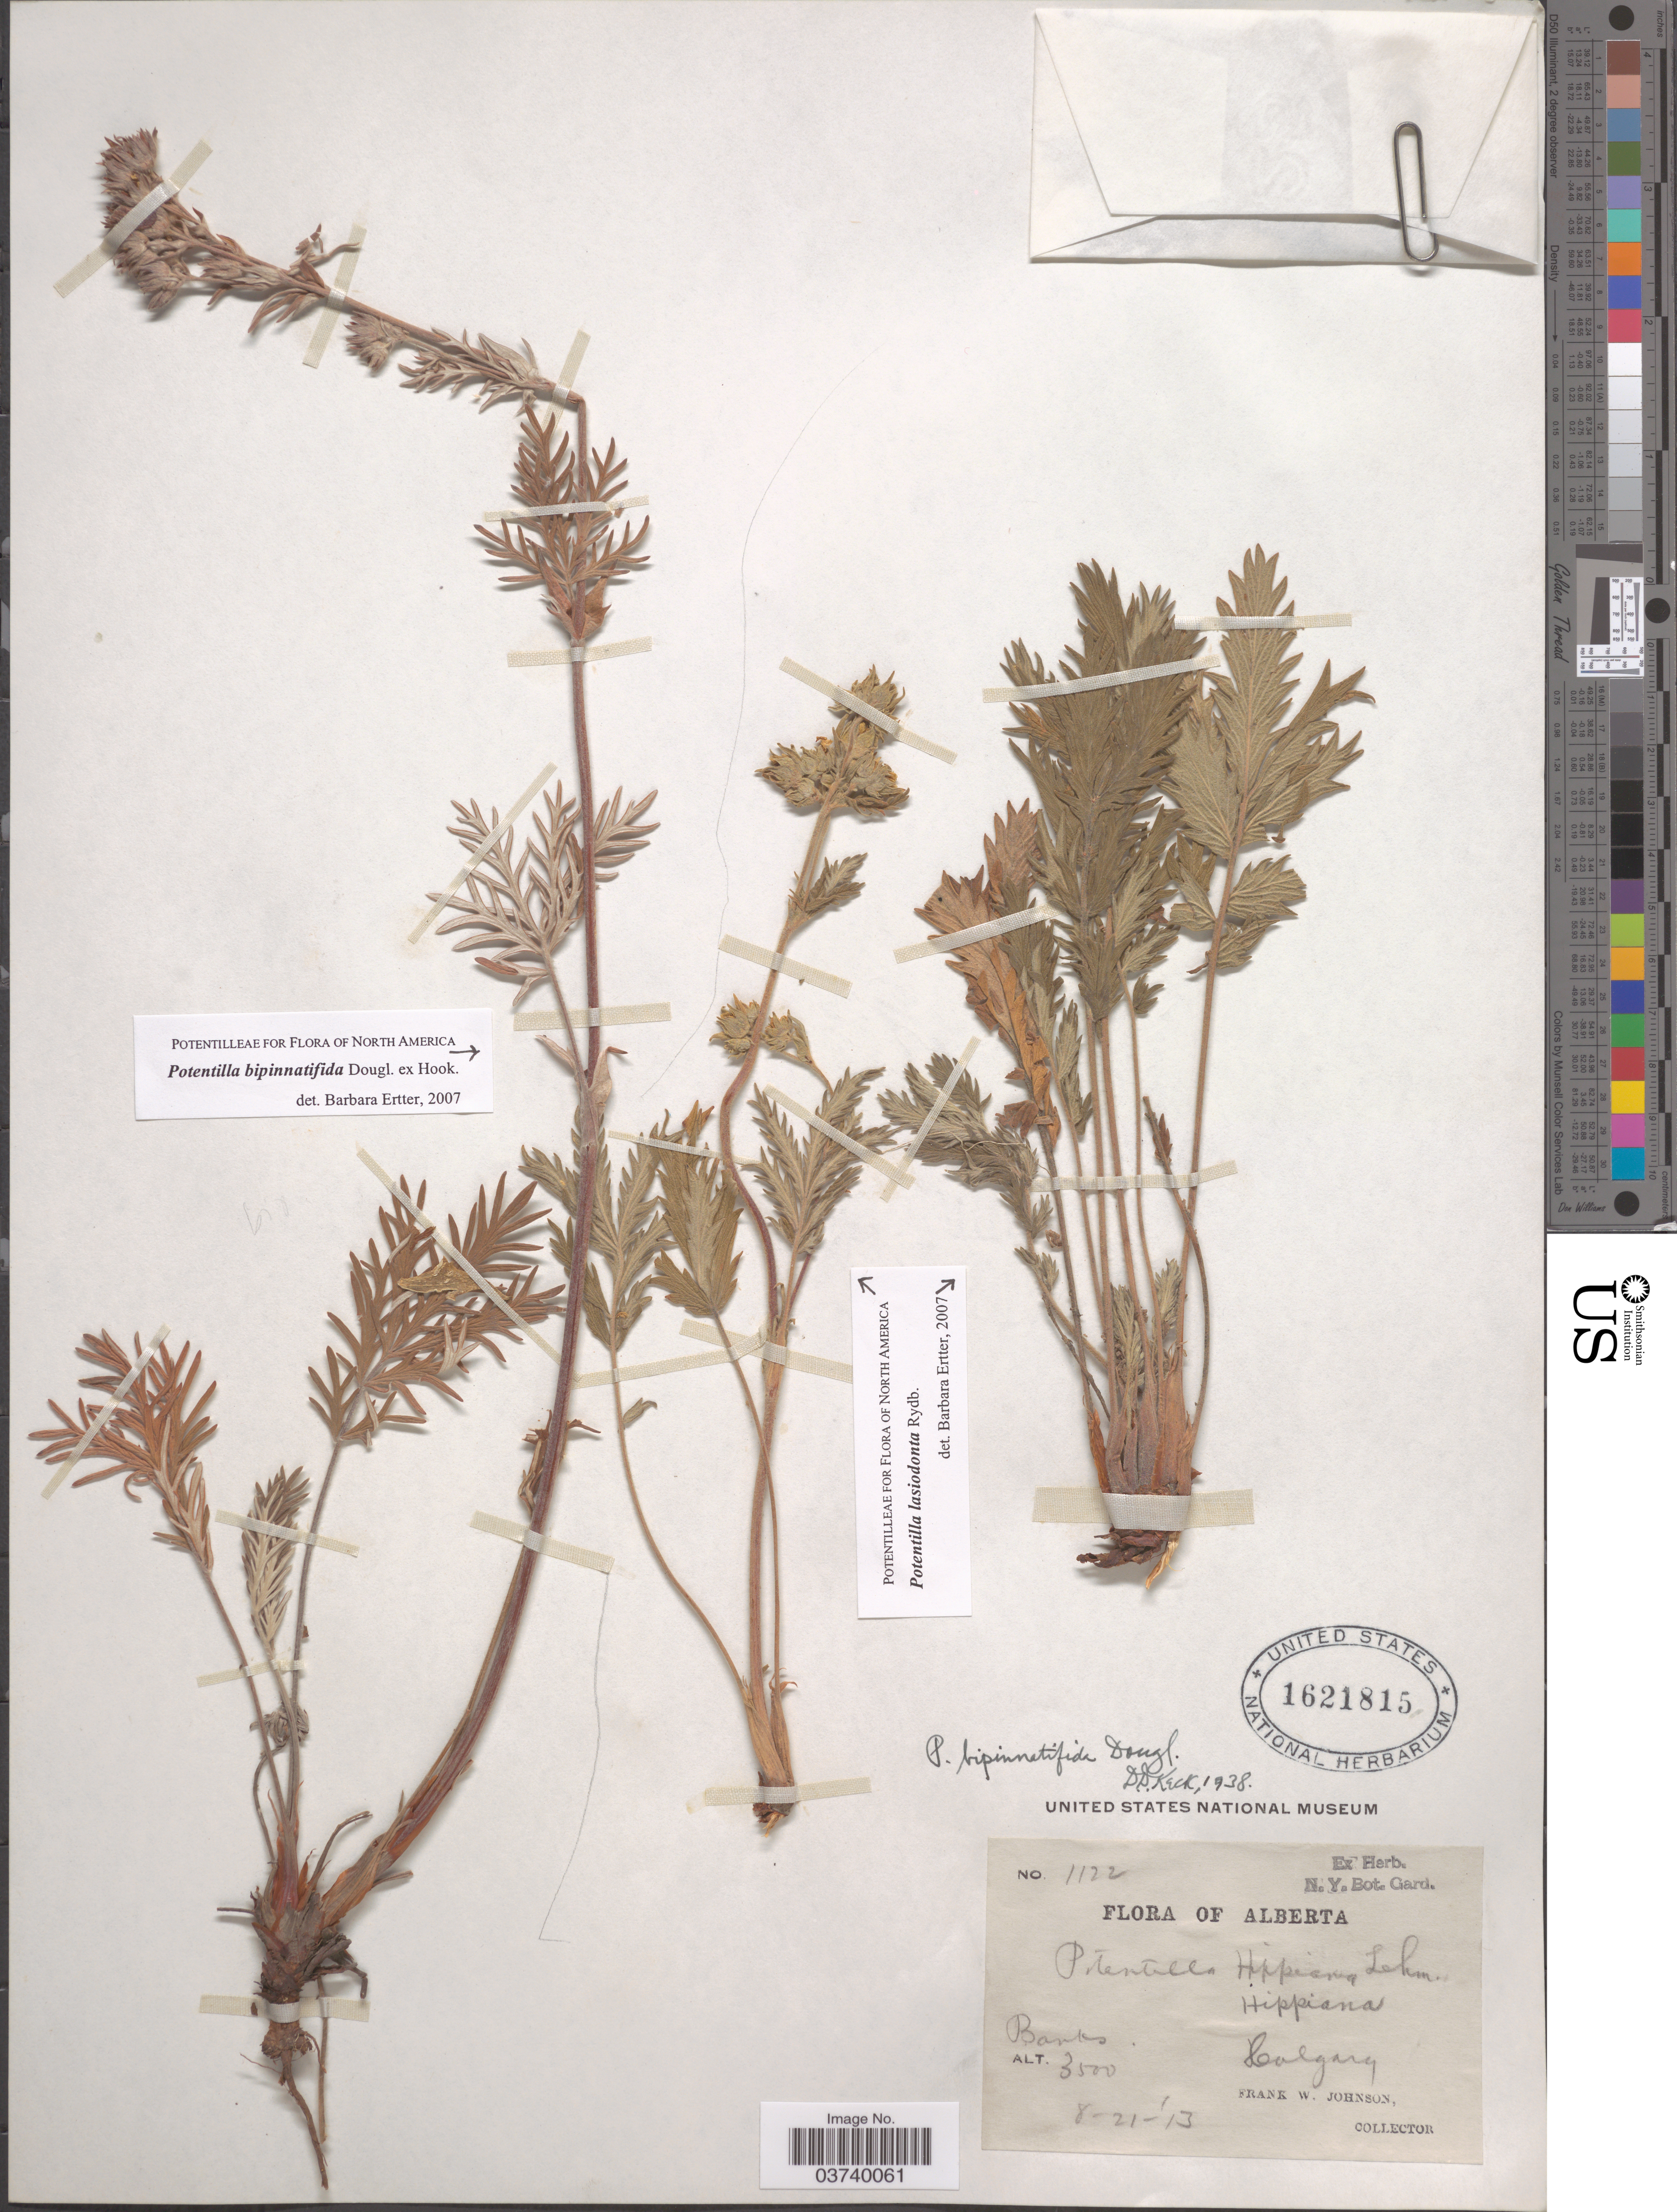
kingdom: Plantae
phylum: Tracheophyta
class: Magnoliopsida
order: Rosales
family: Rosaceae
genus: Potentilla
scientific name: Potentilla lasiodonta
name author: Rydb.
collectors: F. W. Johnson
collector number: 1122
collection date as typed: Transcribed d/m/y: 21/8/13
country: Canada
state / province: Alberta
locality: Calgary.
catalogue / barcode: US 1621815